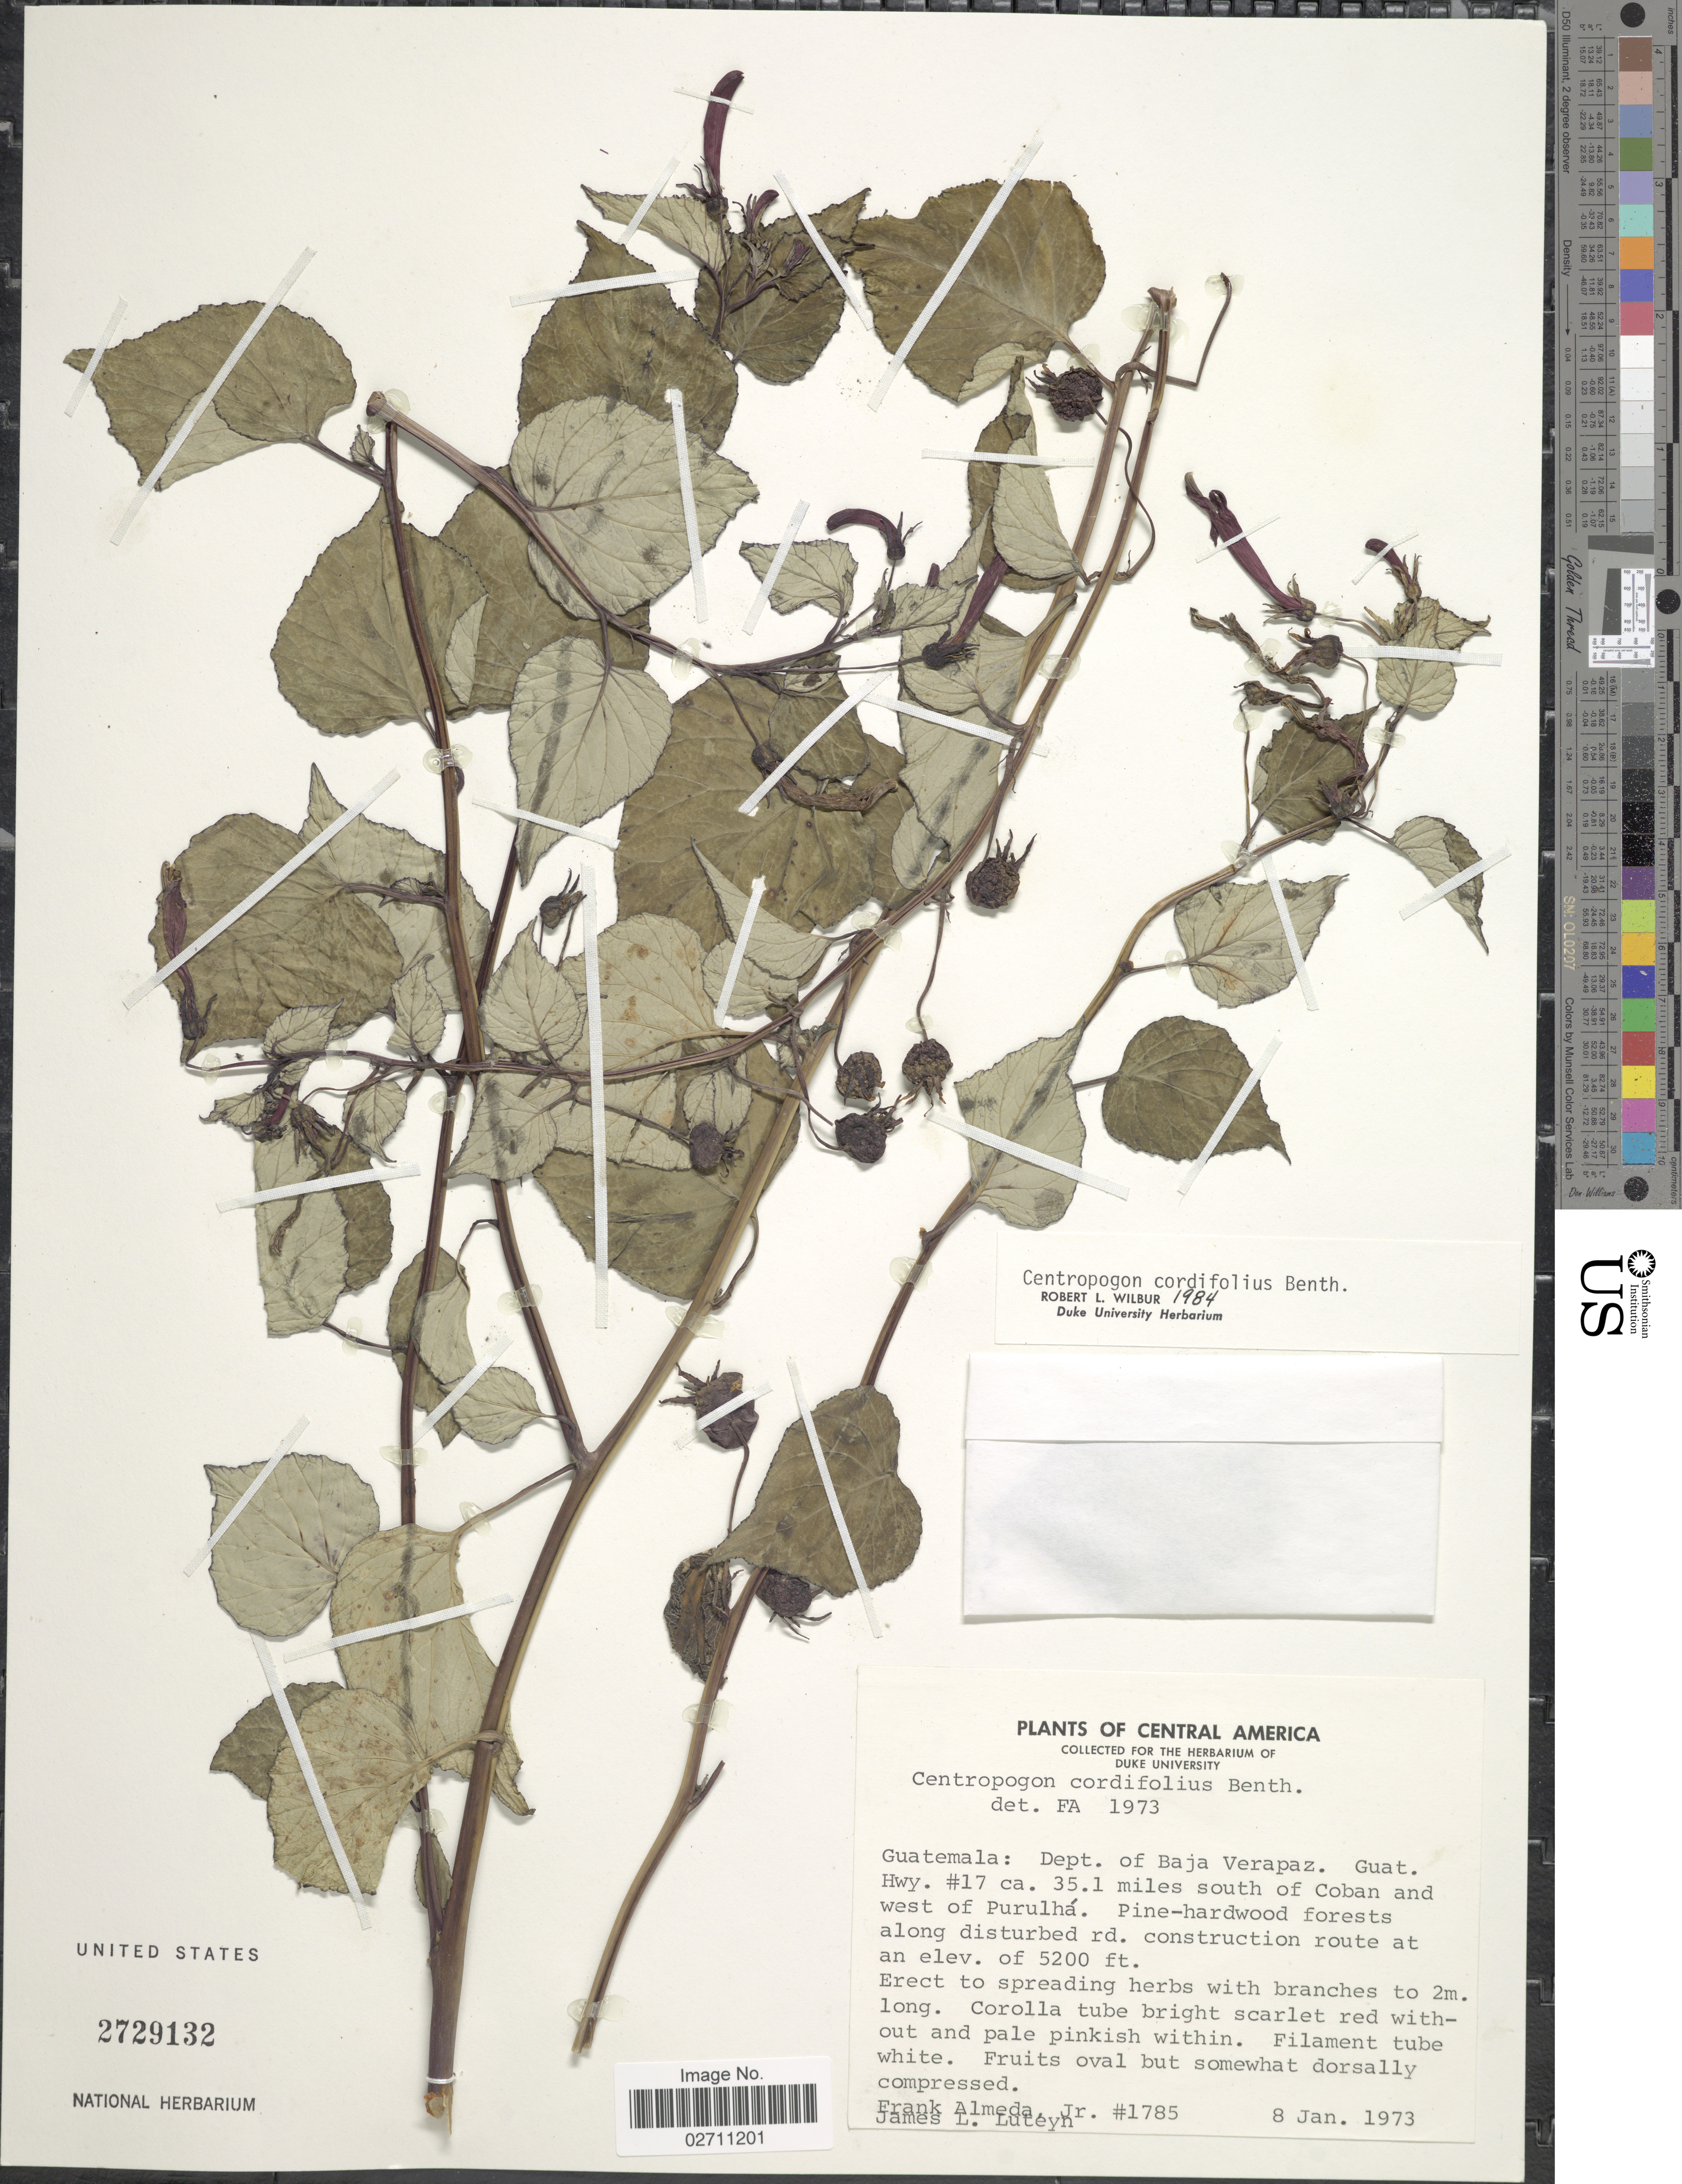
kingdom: Plantae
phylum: Tracheophyta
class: Magnoliopsida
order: Asterales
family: Campanulaceae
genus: Centropogon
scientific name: Centropogon cordifolius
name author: Benth.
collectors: F. Almeda & J. L. Luteyn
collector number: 1785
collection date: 1973-01-08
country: Guatemala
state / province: Baja Verapaz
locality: Guat. Hwy. # 17 ca. 35.1 miles south of Coban and west of Purulha, pine-hardwood forests along disturbed rd. construction route.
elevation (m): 1585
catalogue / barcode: US 2729132